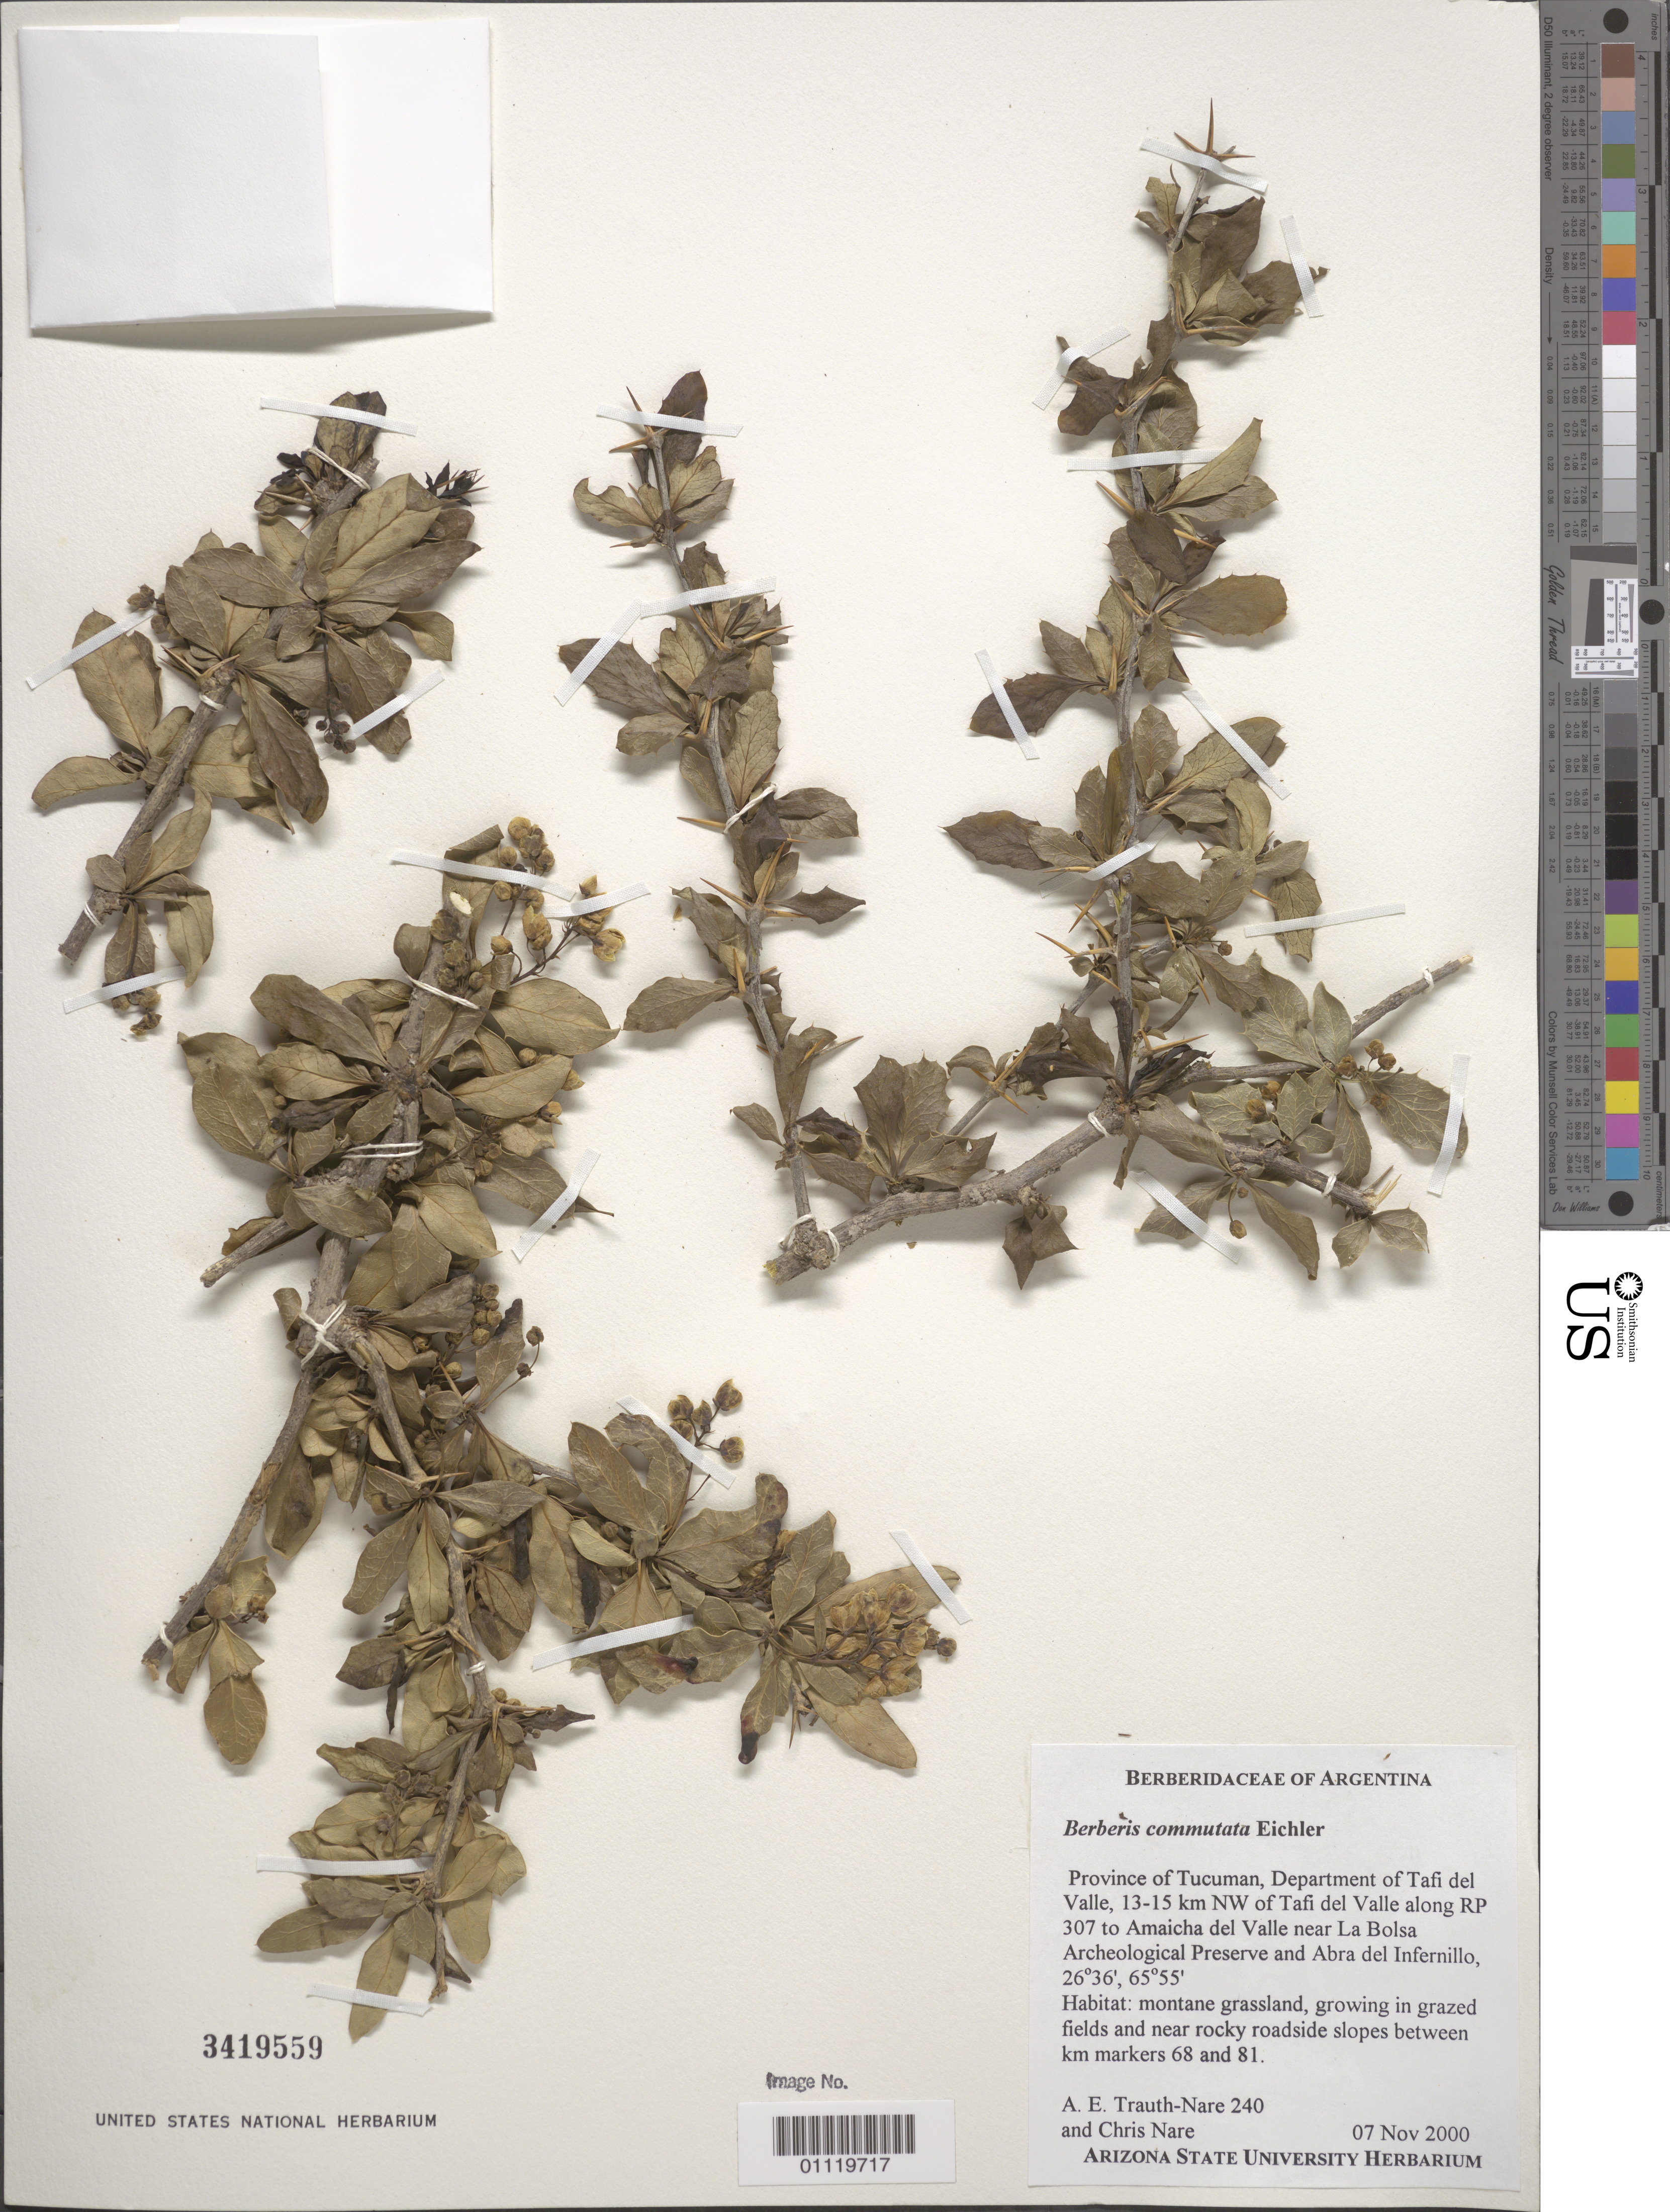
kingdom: Plantae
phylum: Tracheophyta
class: Magnoliopsida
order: Ranunculales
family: Berberidaceae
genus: Berberis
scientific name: Berberis commutata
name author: Eichler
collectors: A. Trauth-Nare & C. Nare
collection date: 2000-11-07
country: Argentina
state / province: Tucuman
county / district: Tafi del Valle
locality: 13-15 km northwest of Tafi del Valle along RP 307 to Amaicha del Valle near La Bolsa Archelogical Preserve and Abra del Infernillo.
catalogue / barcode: US 3491559